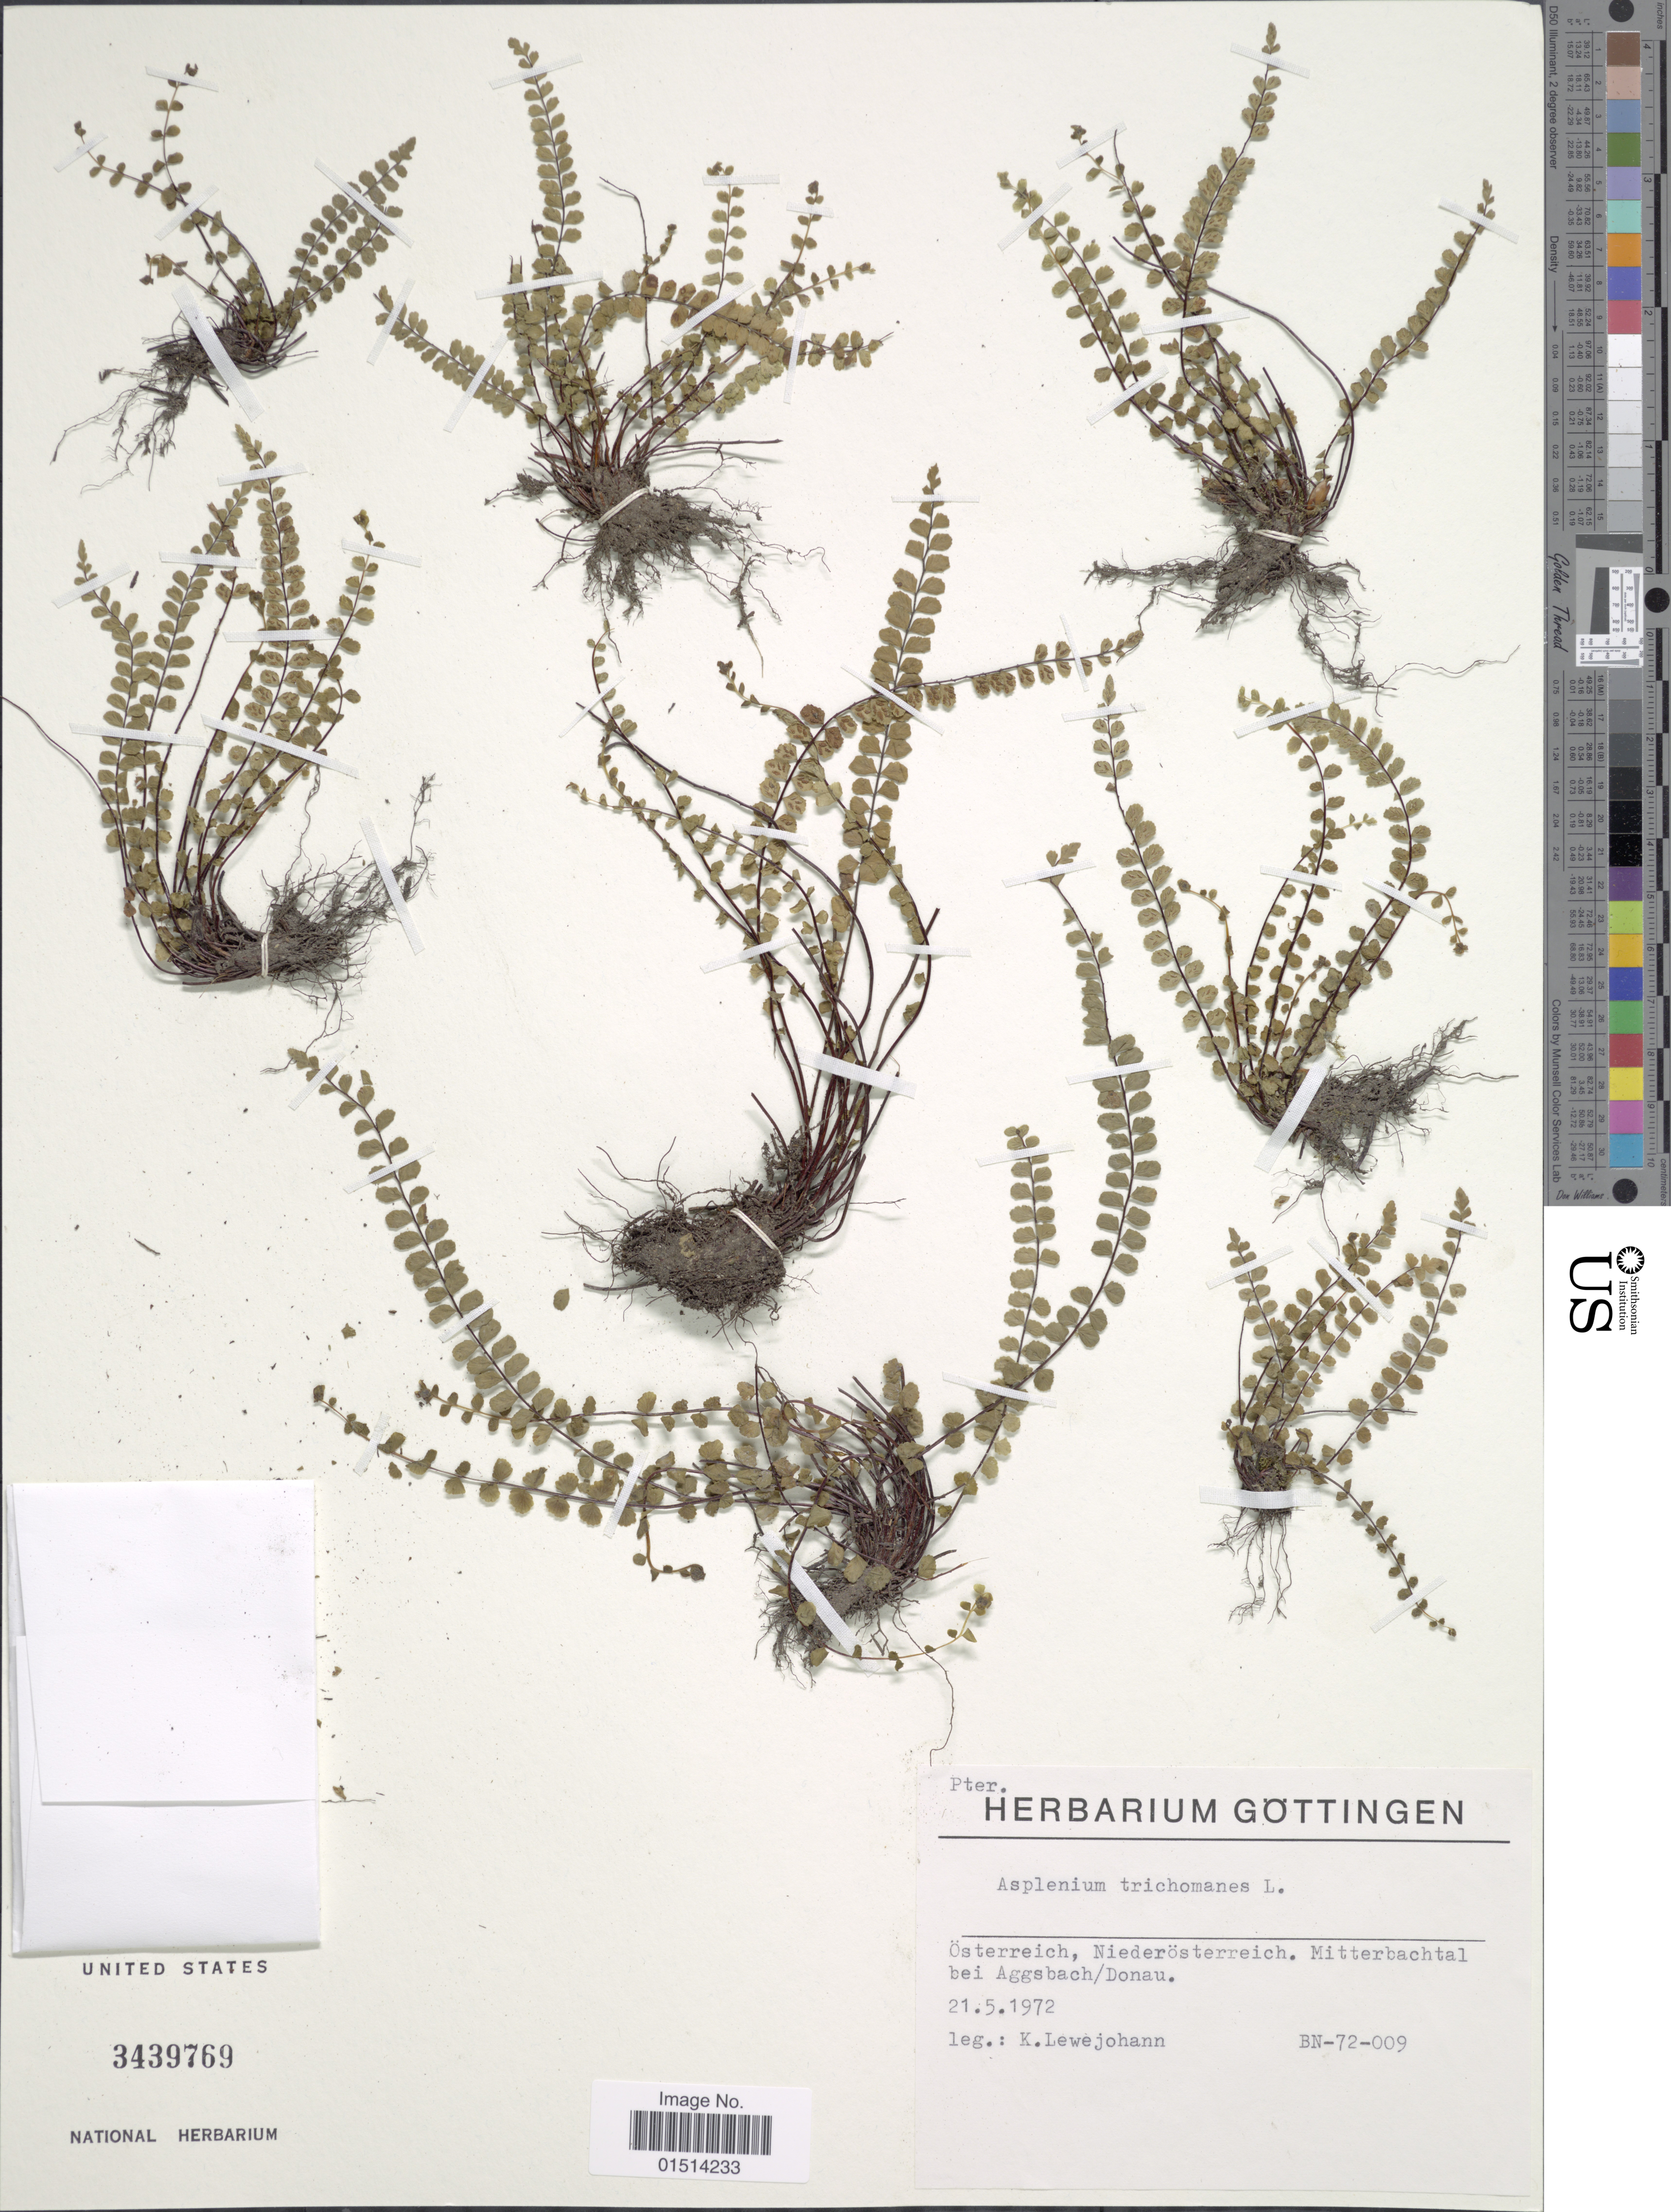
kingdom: Plantae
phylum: Tracheophyta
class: Polypodiopsida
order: Polypodiales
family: Aspleniaceae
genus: Asplenium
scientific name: Asplenium trichomanes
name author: L.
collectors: K. Lewejohann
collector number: BN-72-009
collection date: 1972-05-21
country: Austria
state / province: Niederosterreich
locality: Osterreich, Niederosterreich, Mitterbachtal bei Aggsbach/Donau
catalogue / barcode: US 3439769